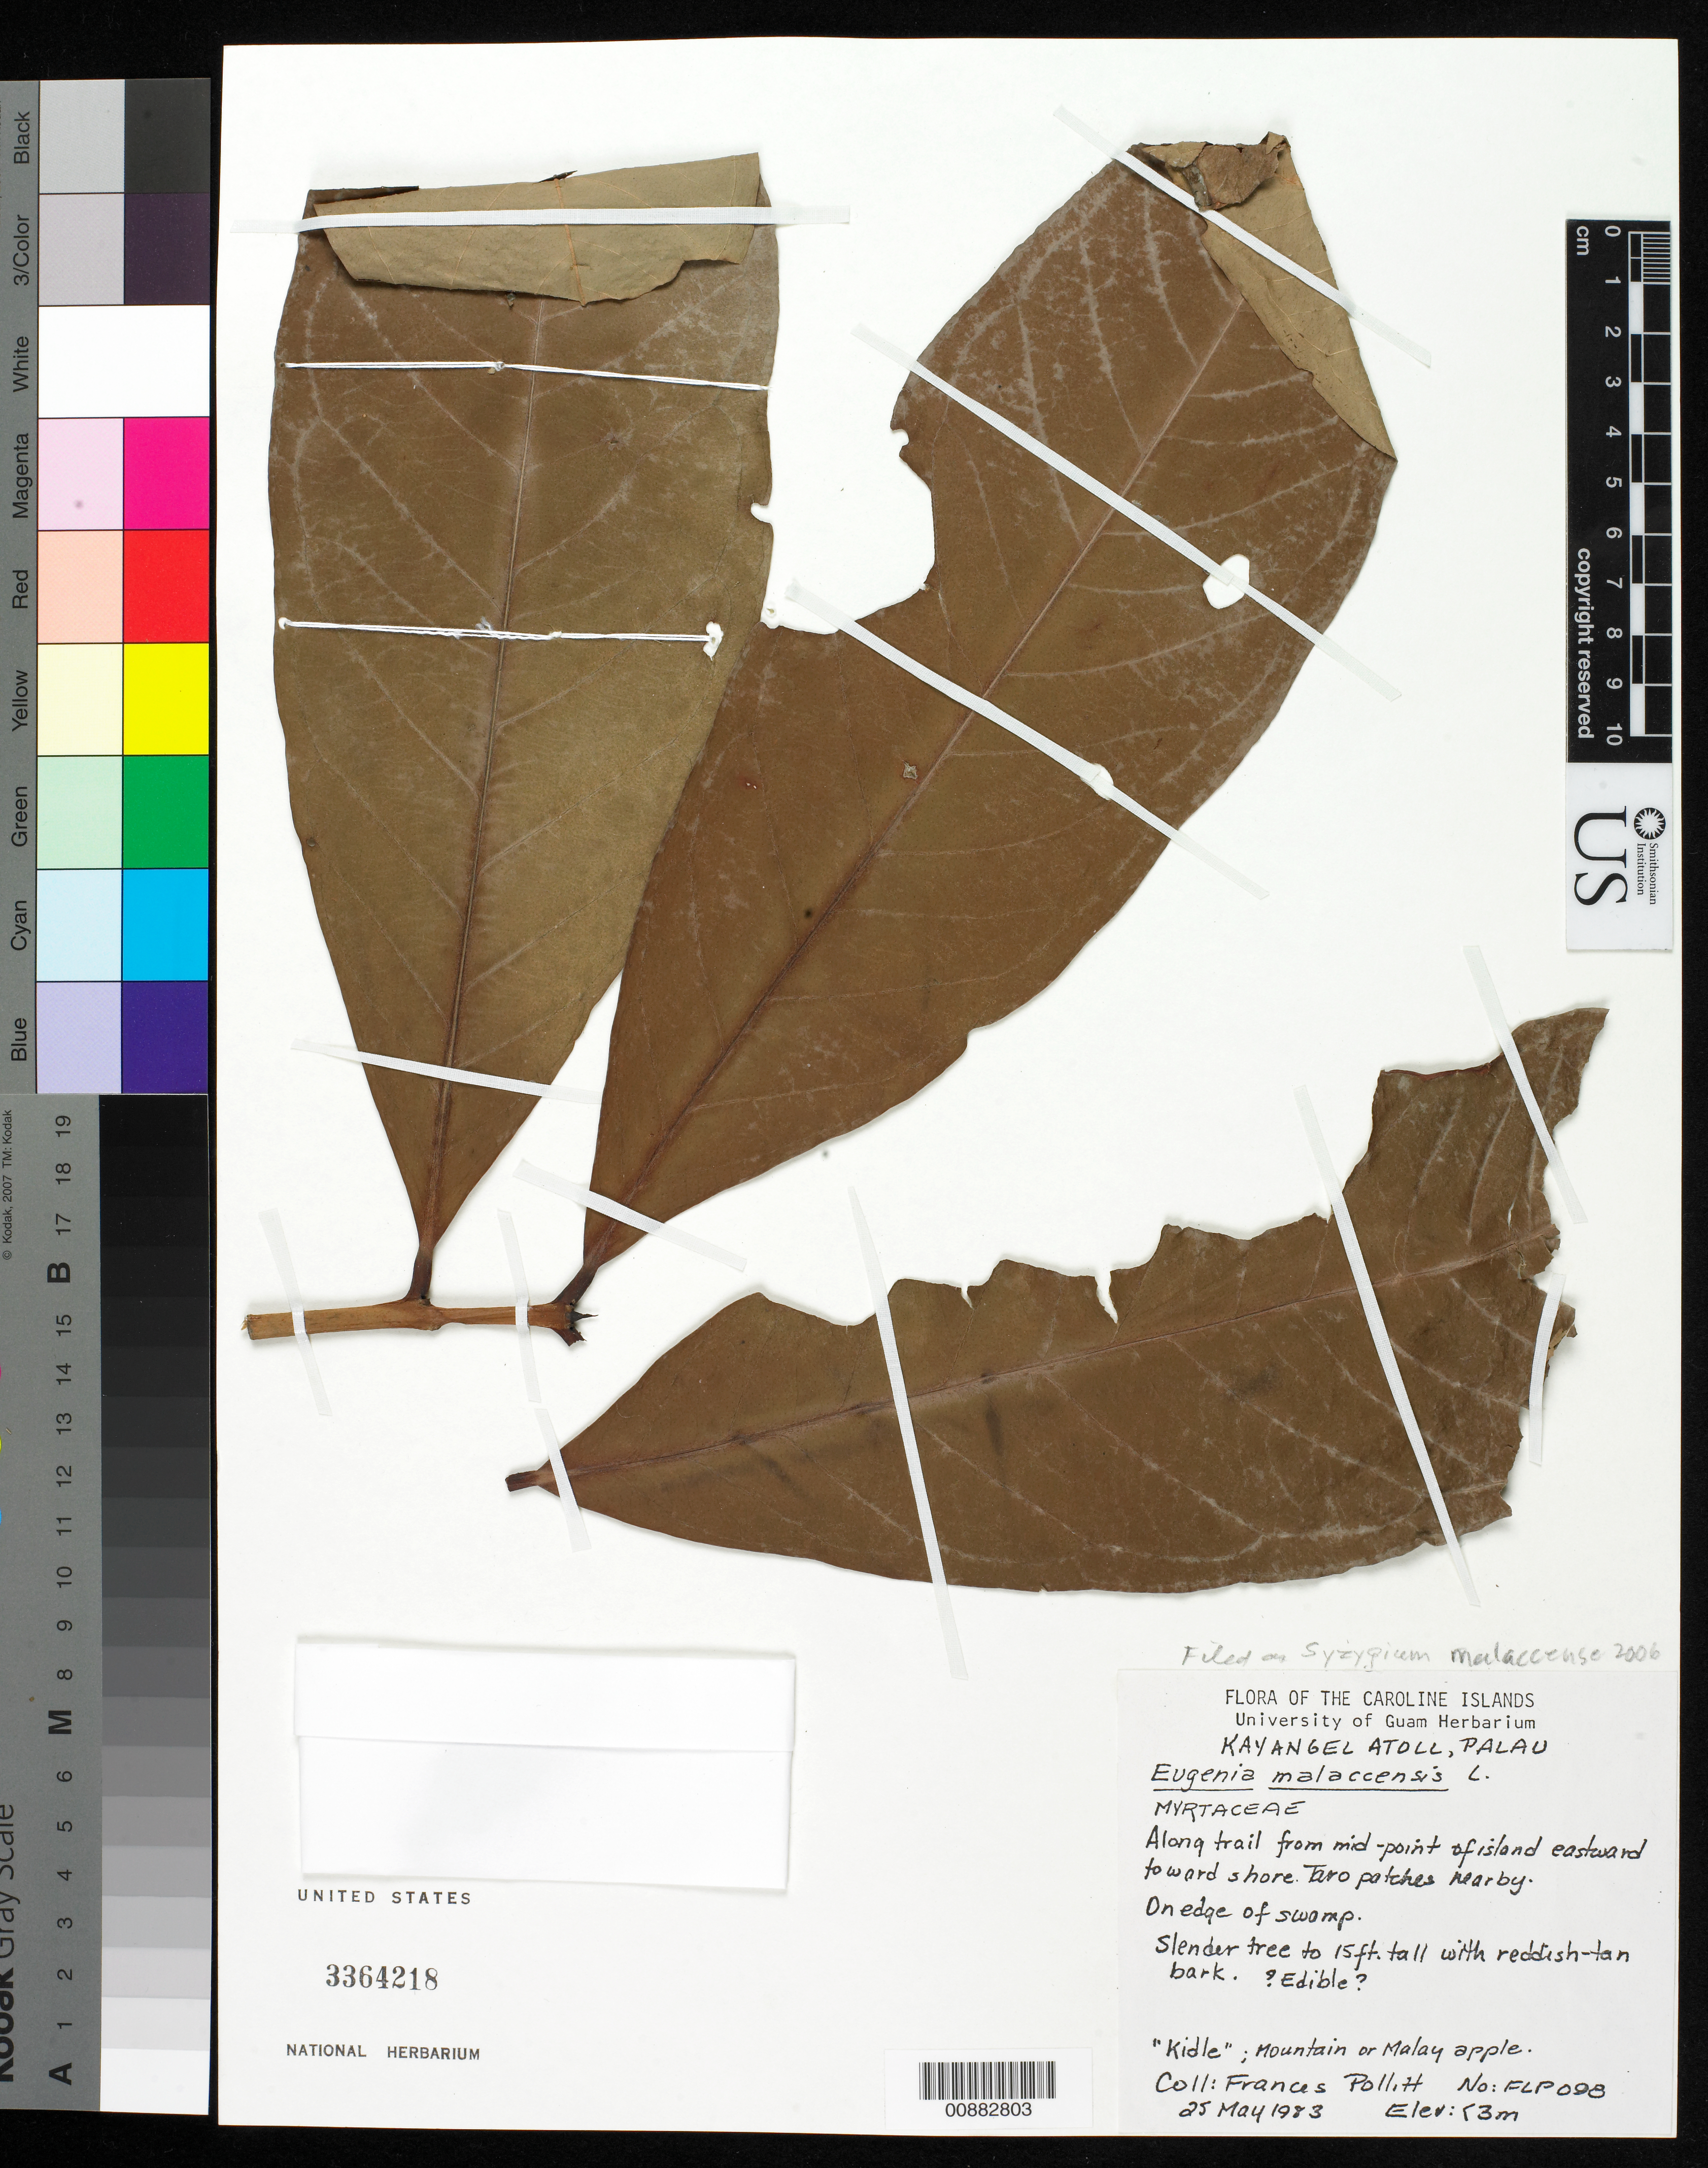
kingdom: Plantae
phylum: Tracheophyta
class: Magnoliopsida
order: Myrtales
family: Myrtaceae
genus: Syzygium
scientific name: Syzygium malaccense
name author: (L.) Merr. & L.M. Perry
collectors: F. Pollitt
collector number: FLP 098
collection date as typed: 25 May 1983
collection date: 1983-05-25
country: Palau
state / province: Kayangel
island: Ngcheangel [Kayangel] Atoll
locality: (aka Kayangel). Along trail from mid-point of island E toward share.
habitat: Along trail toward shore, on edge of swap.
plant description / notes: Cited by Byng et al., Phytotaxa 427(2): 122. 2019.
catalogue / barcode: US 3364218